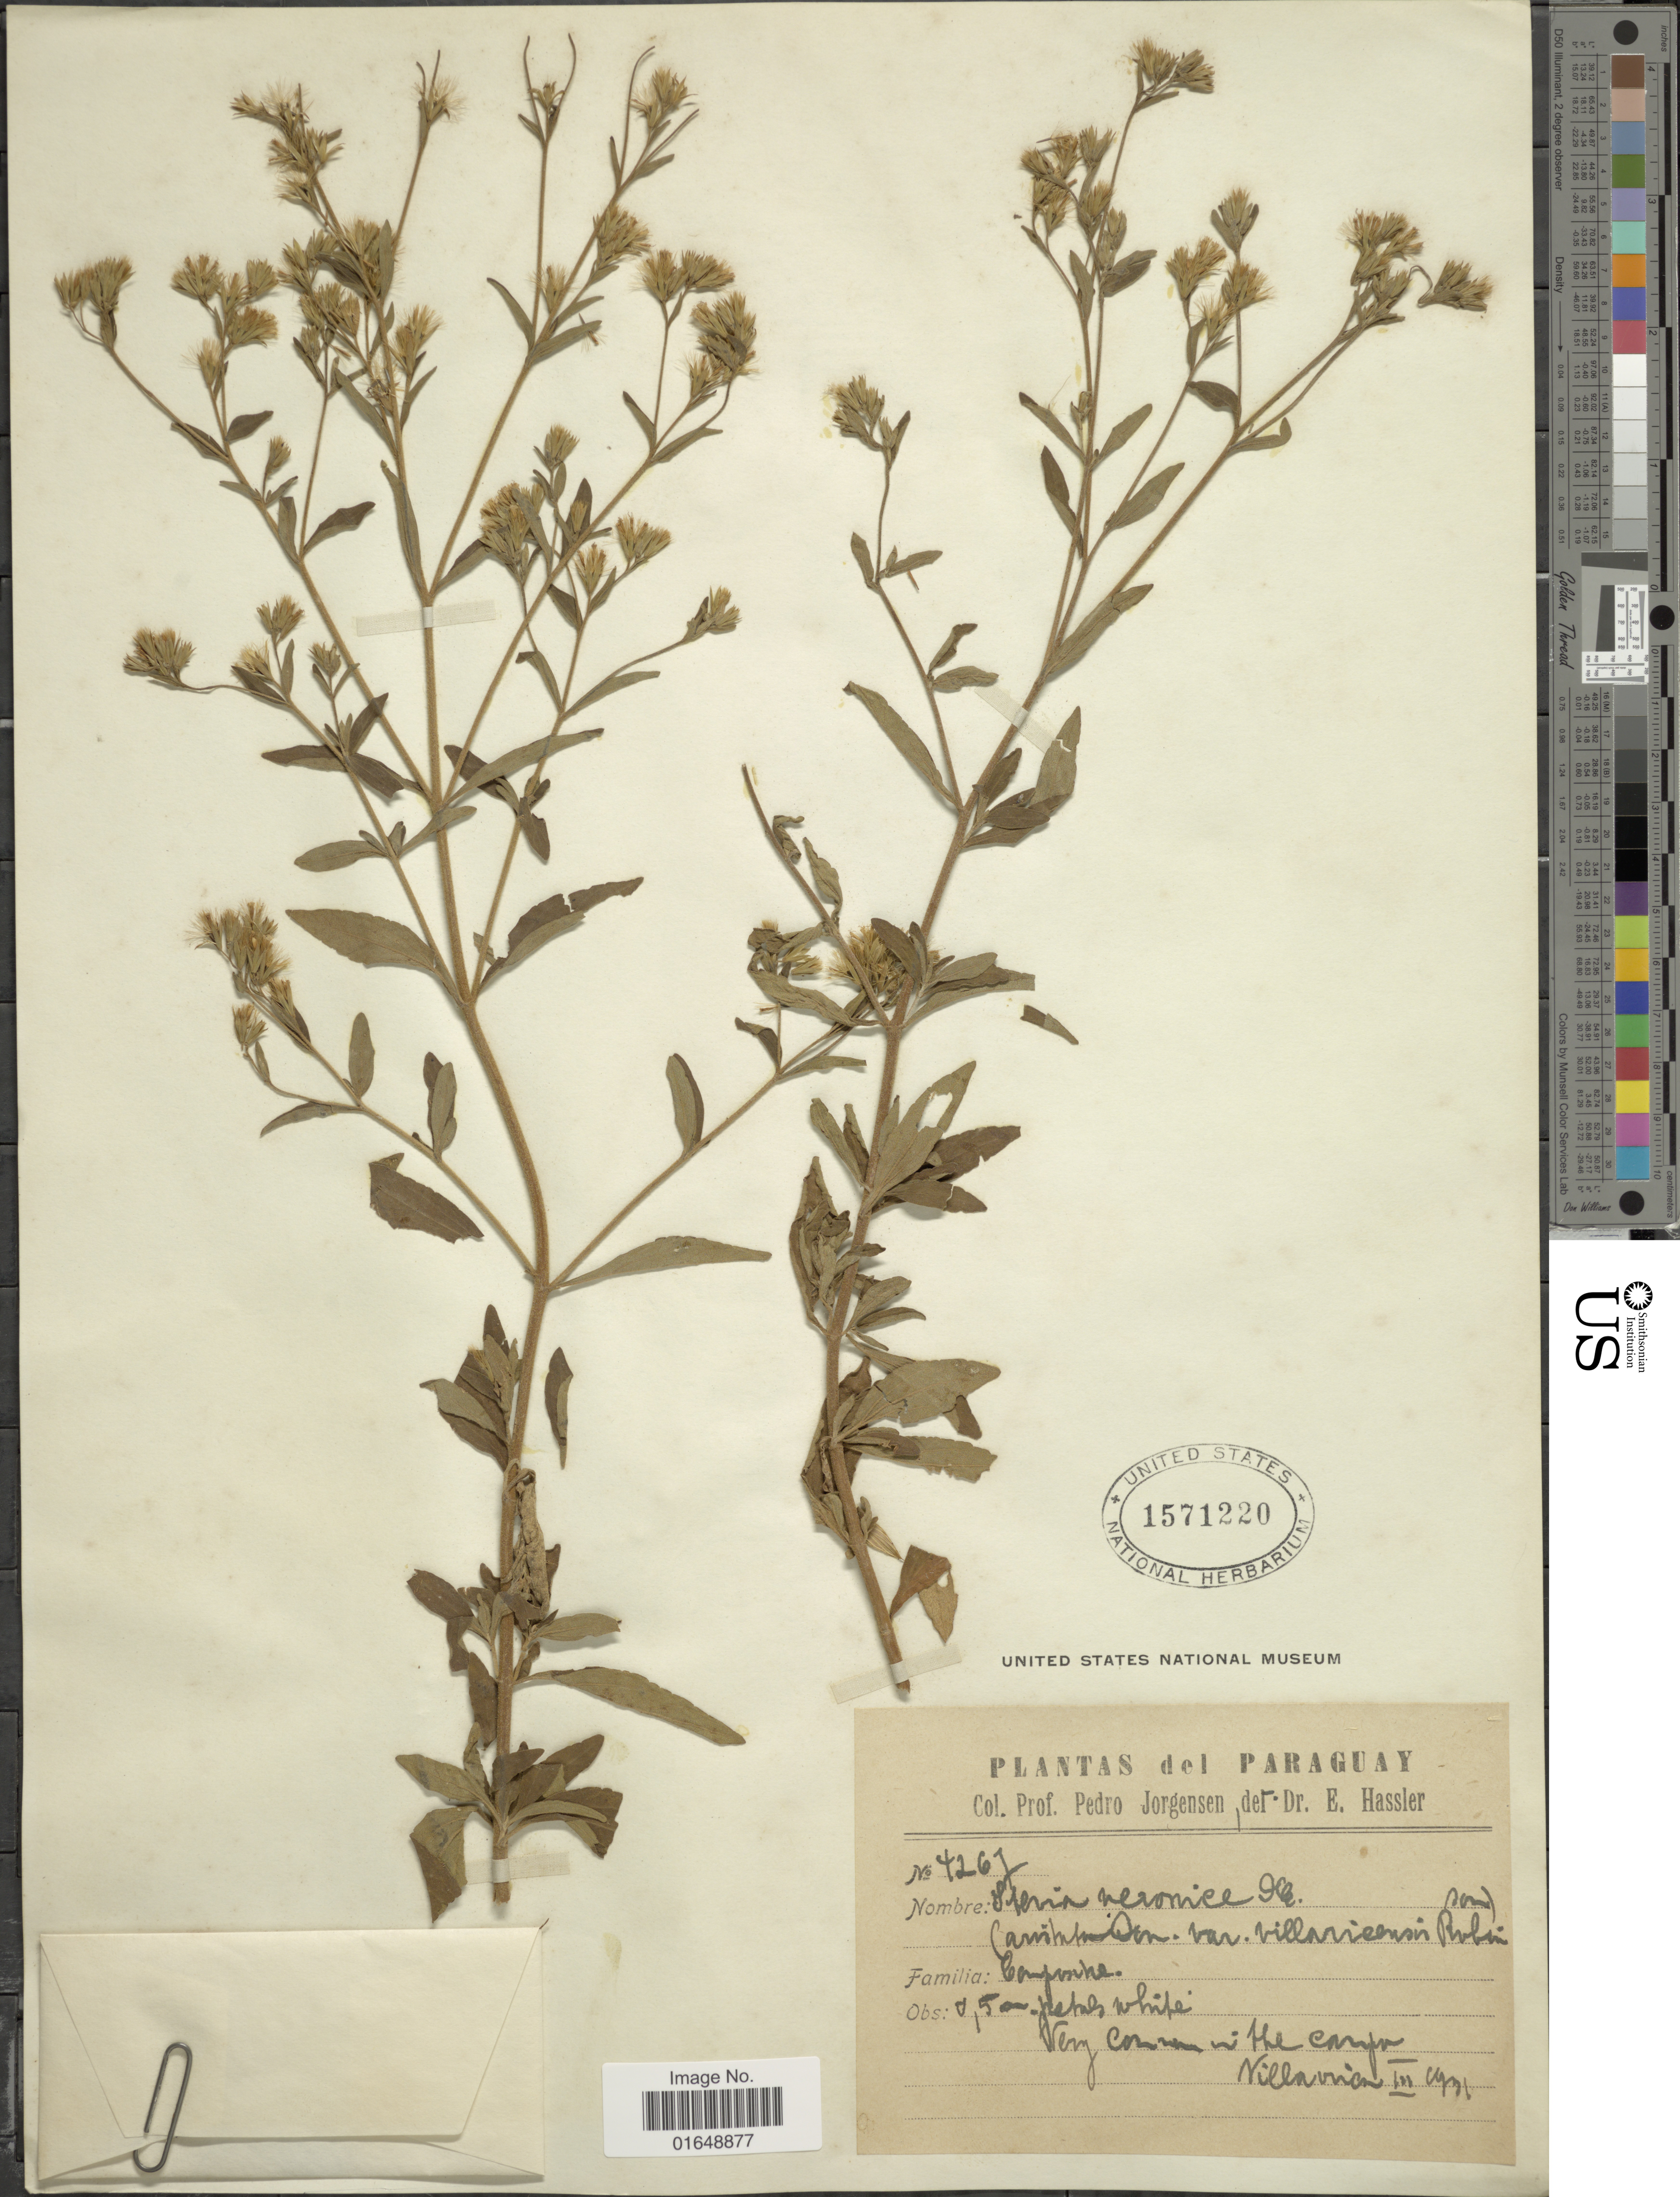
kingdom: Plantae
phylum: Tracheophyta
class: Magnoliopsida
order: Asterales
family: Asteraceae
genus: Stevia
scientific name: Stevia veronicae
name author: DC.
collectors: P. Jörgensen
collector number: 4267*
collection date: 1931-03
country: Paraguay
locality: Villarrica.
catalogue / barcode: US 1571220